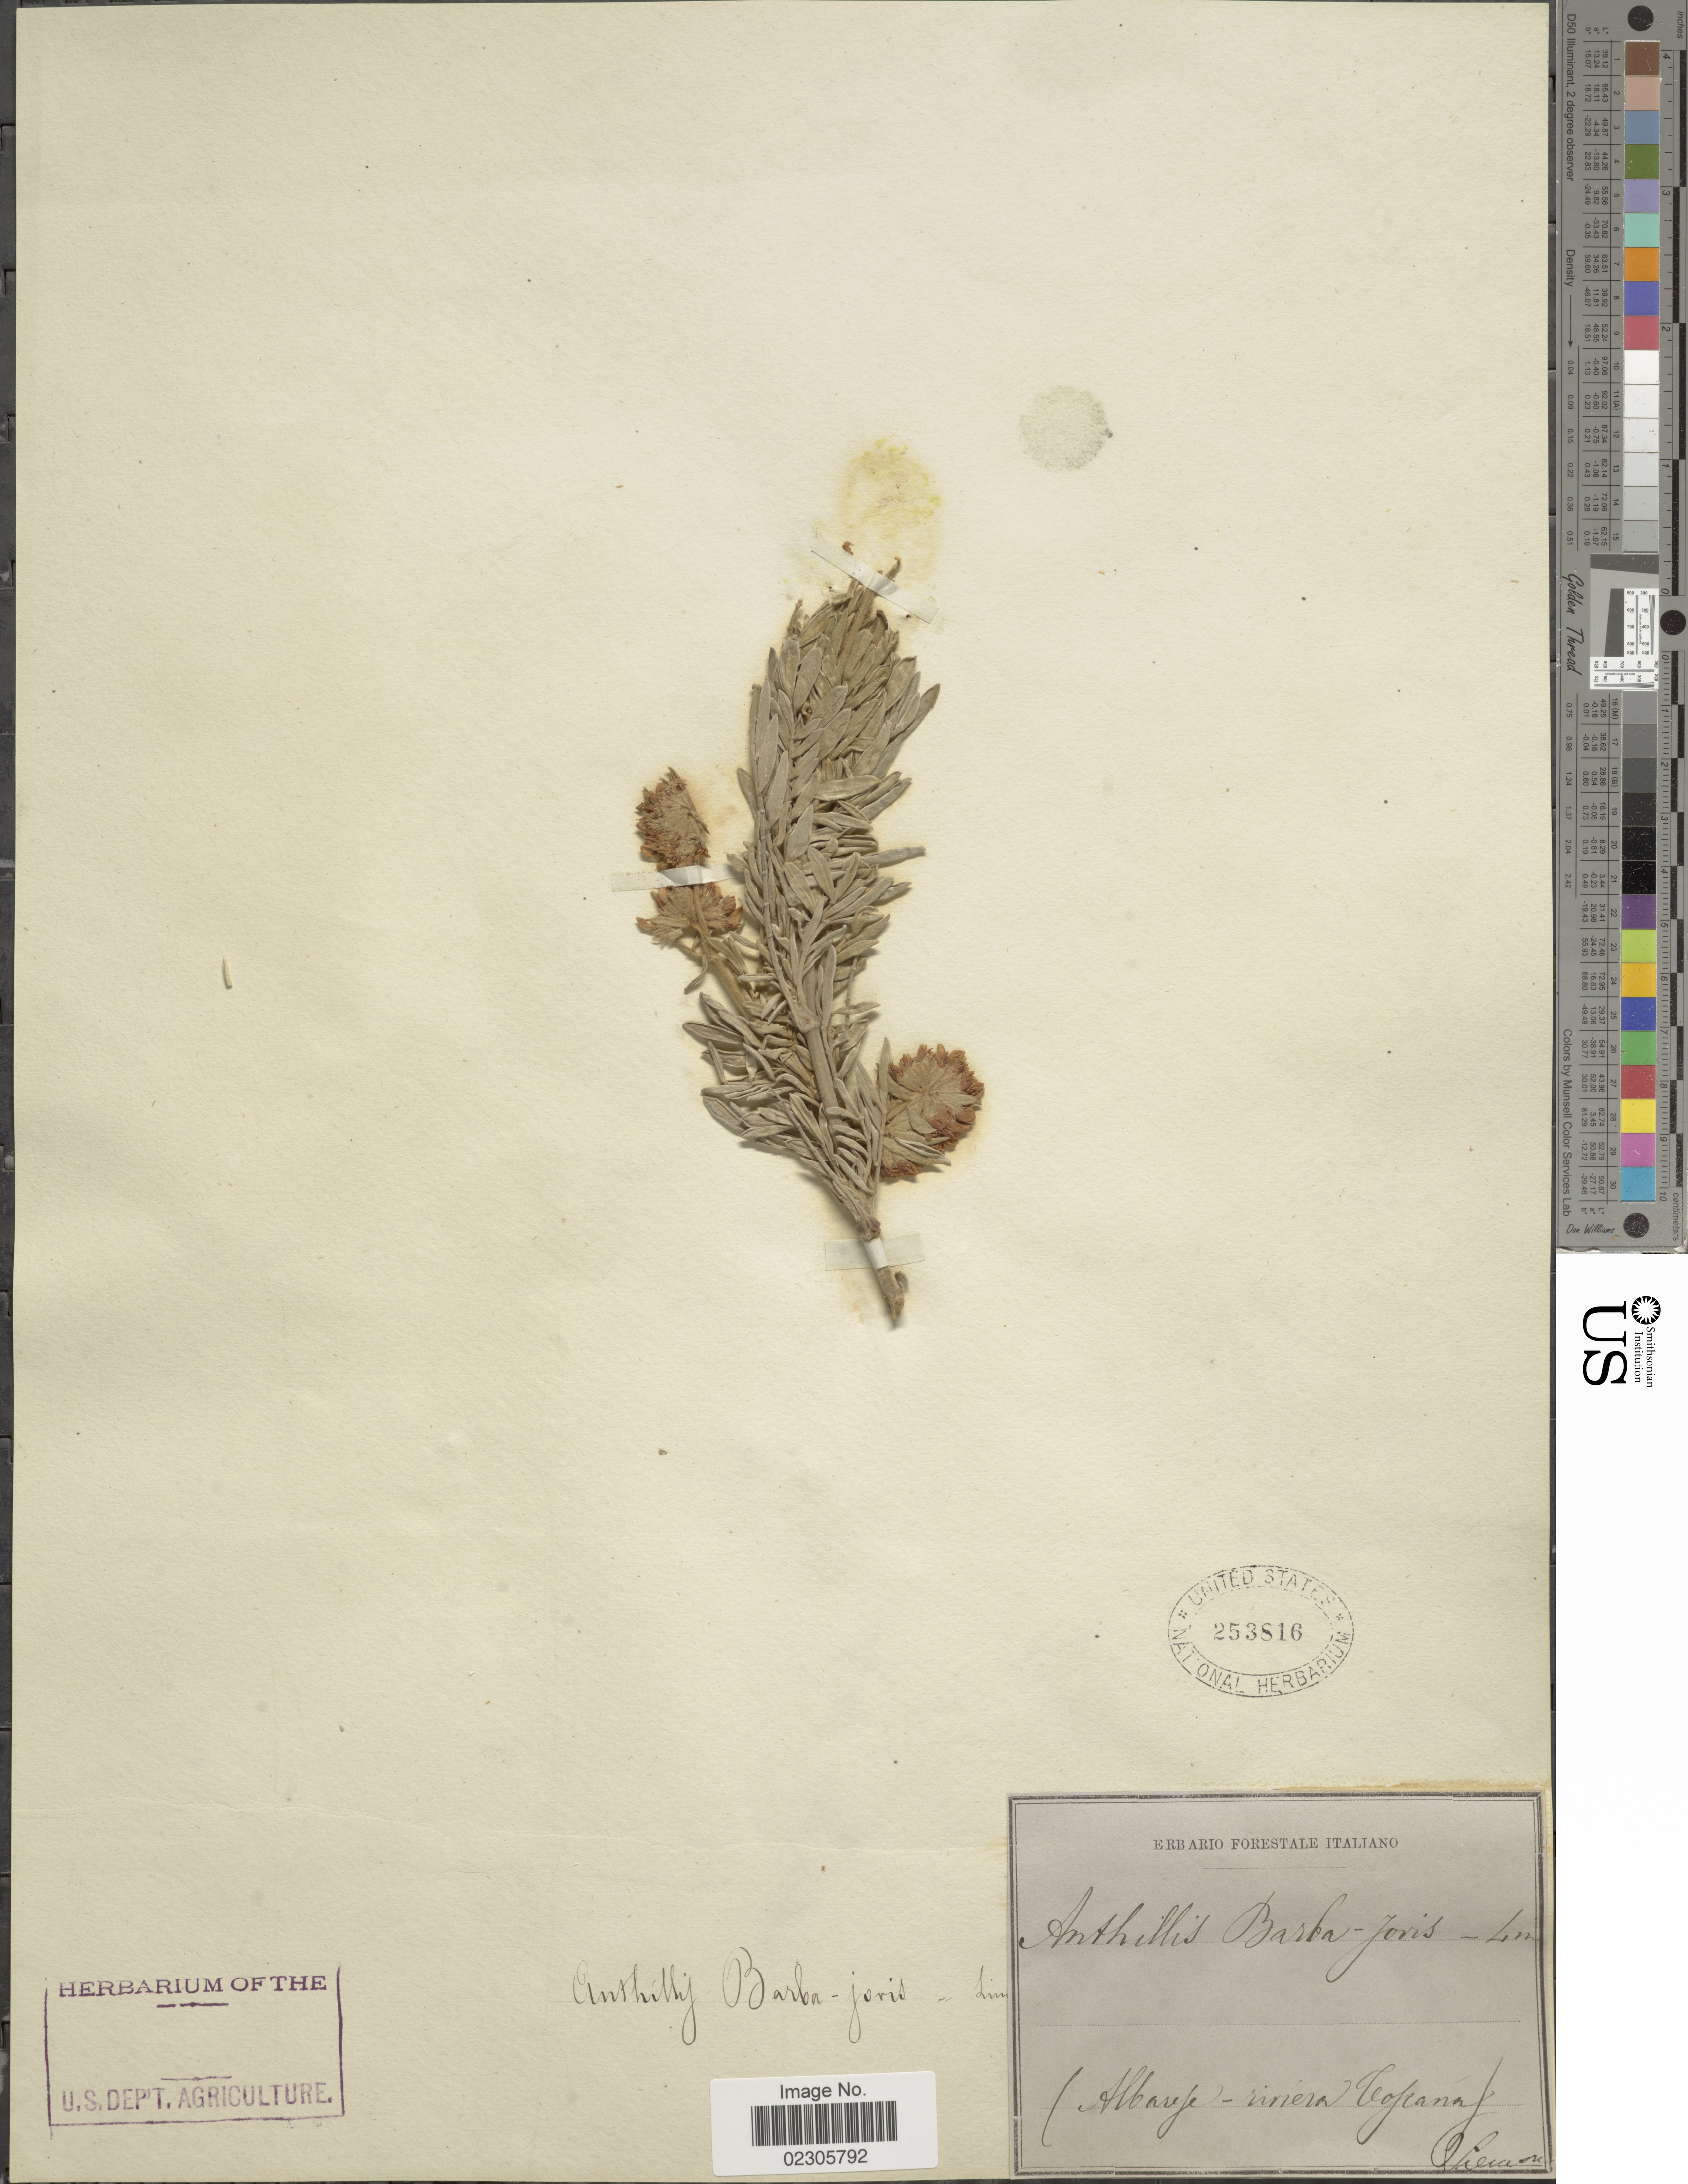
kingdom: Plantae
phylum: Tracheophyta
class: Magnoliopsida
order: Fabales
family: Fabaceae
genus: Anthyllis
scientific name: Anthyllis barba-jovis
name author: L.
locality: Albareje - riviera Teopeanaf [interpreted]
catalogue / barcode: US 253816